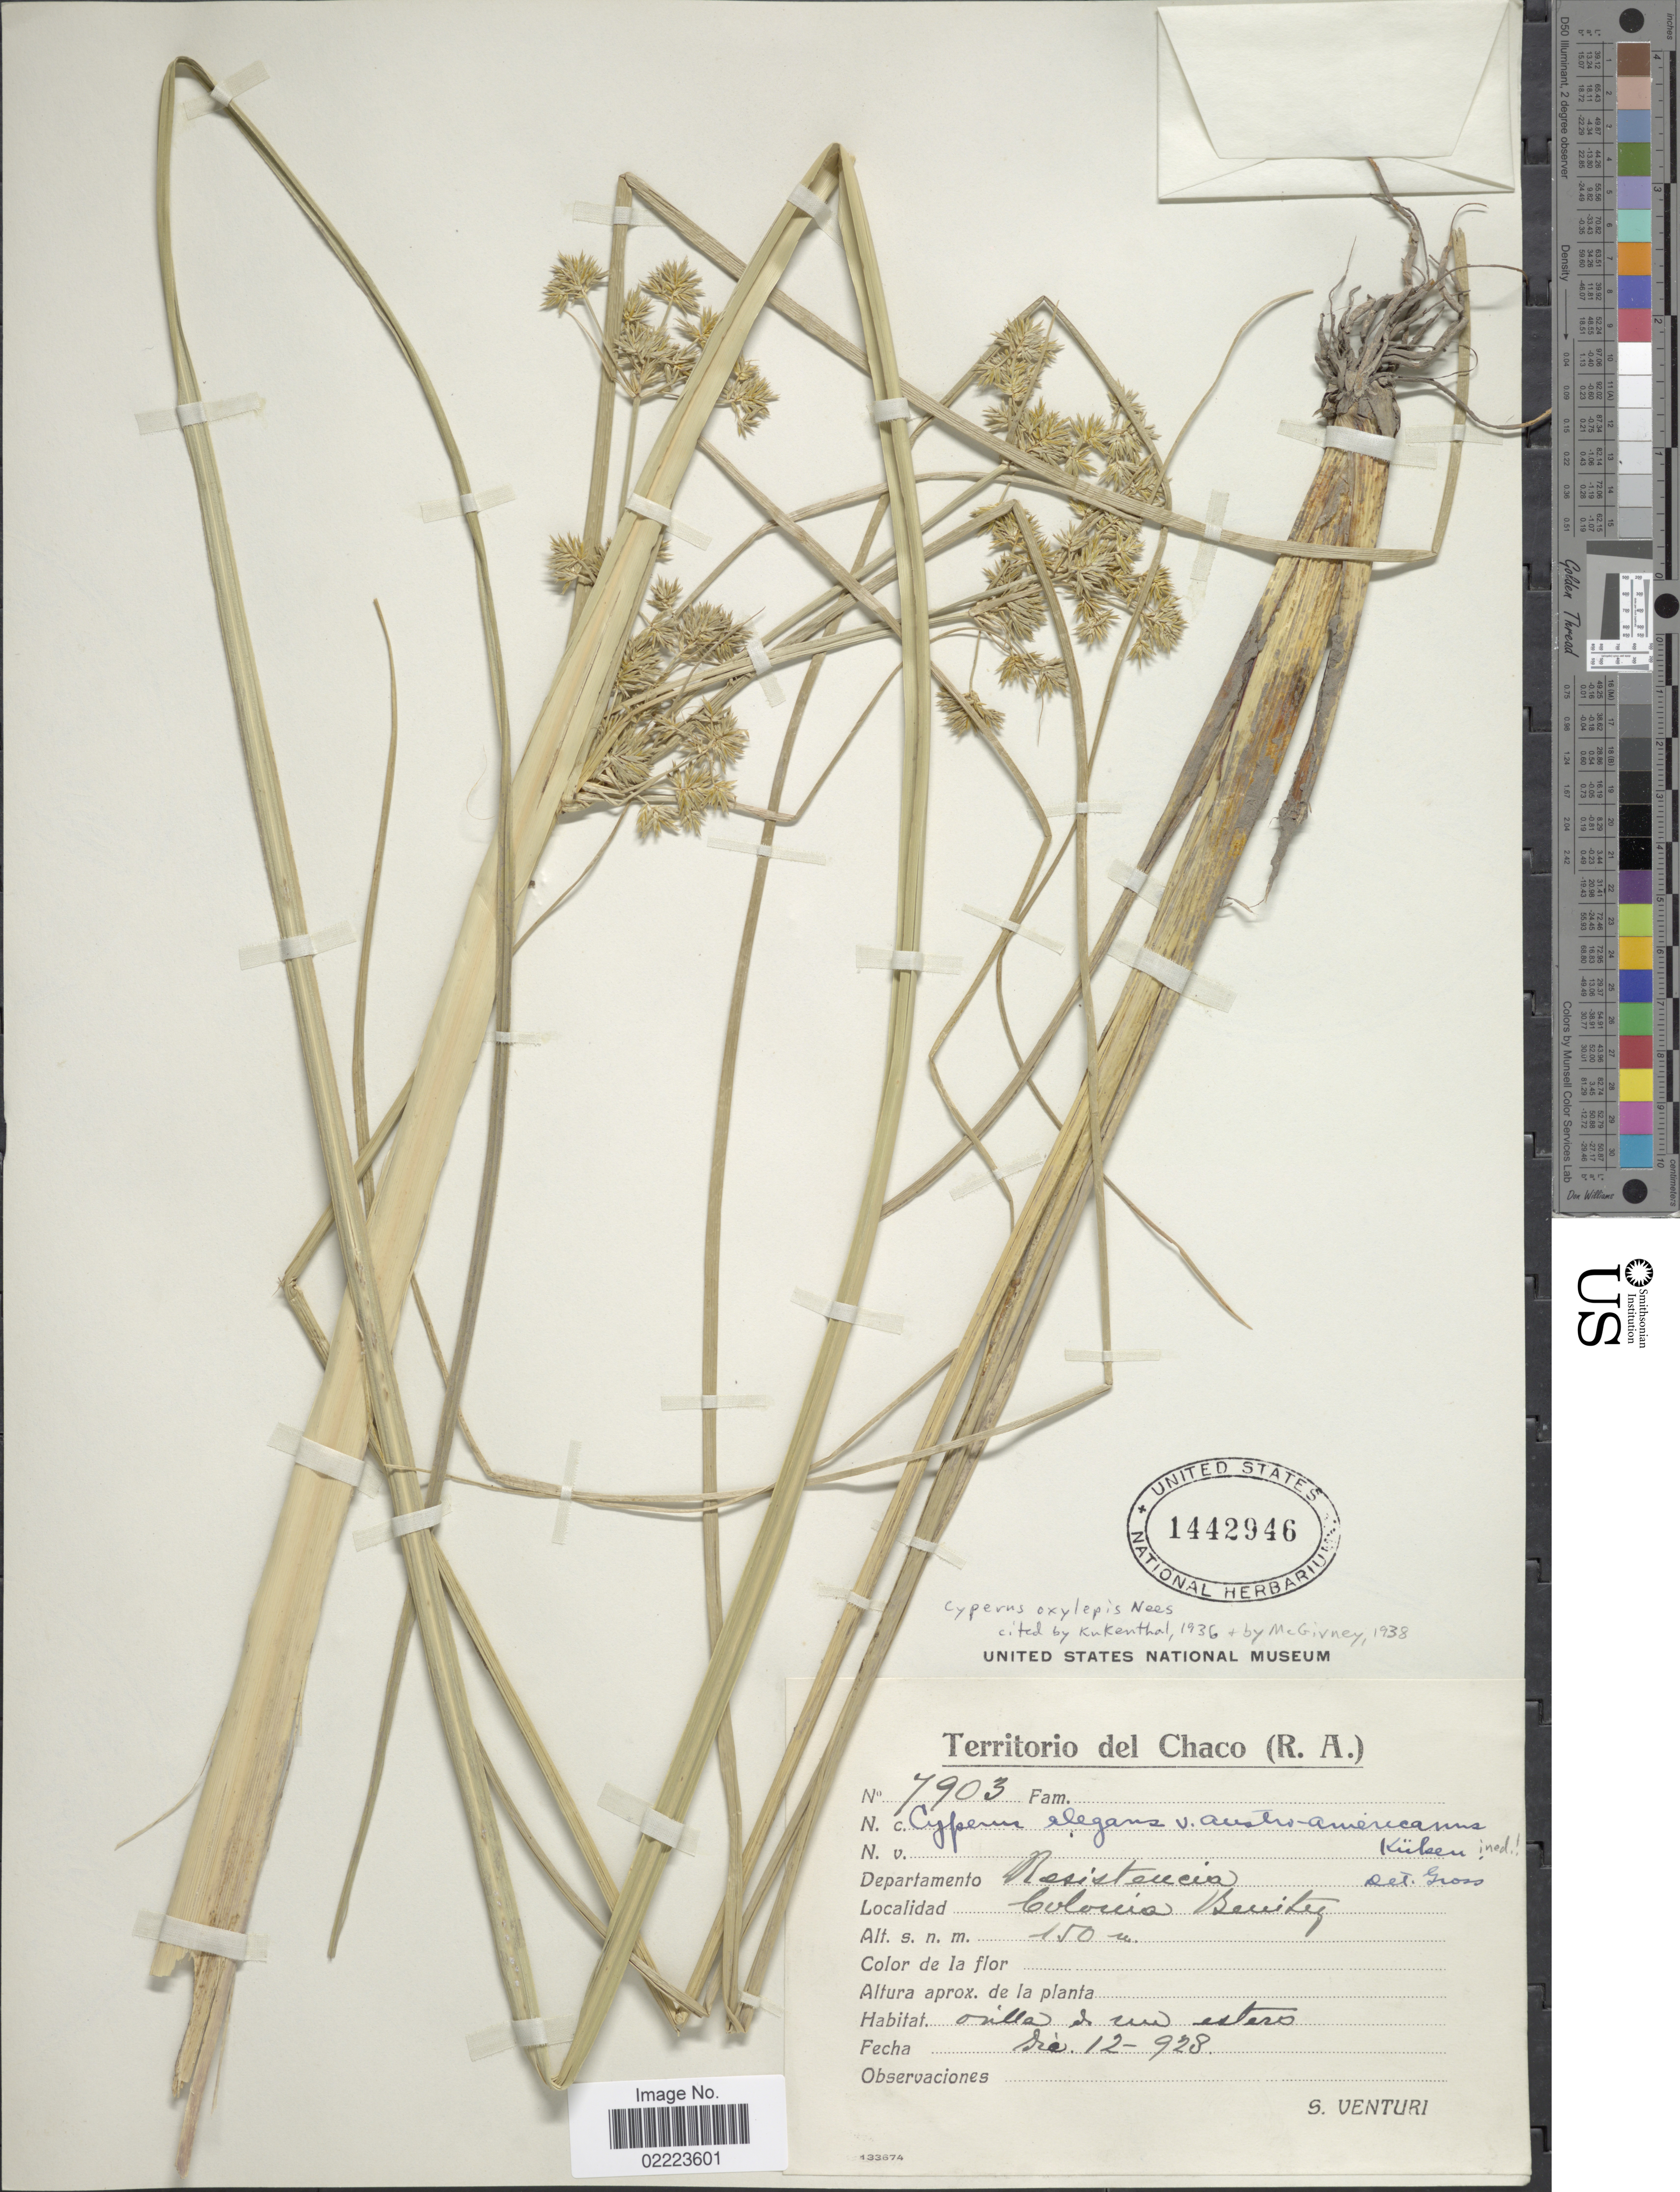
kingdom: Plantae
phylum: Tracheophyta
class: Liliopsida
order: Poales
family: Cyperaceae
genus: Cyperus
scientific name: Cyperus oxylepis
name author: Nees ex Steud.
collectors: S. Venturi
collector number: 7903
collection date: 1928-12-12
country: Argentina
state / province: Chaco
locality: (R.A.) Departamento Resistencia. Colonia Benítez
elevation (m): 150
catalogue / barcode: US 1442946